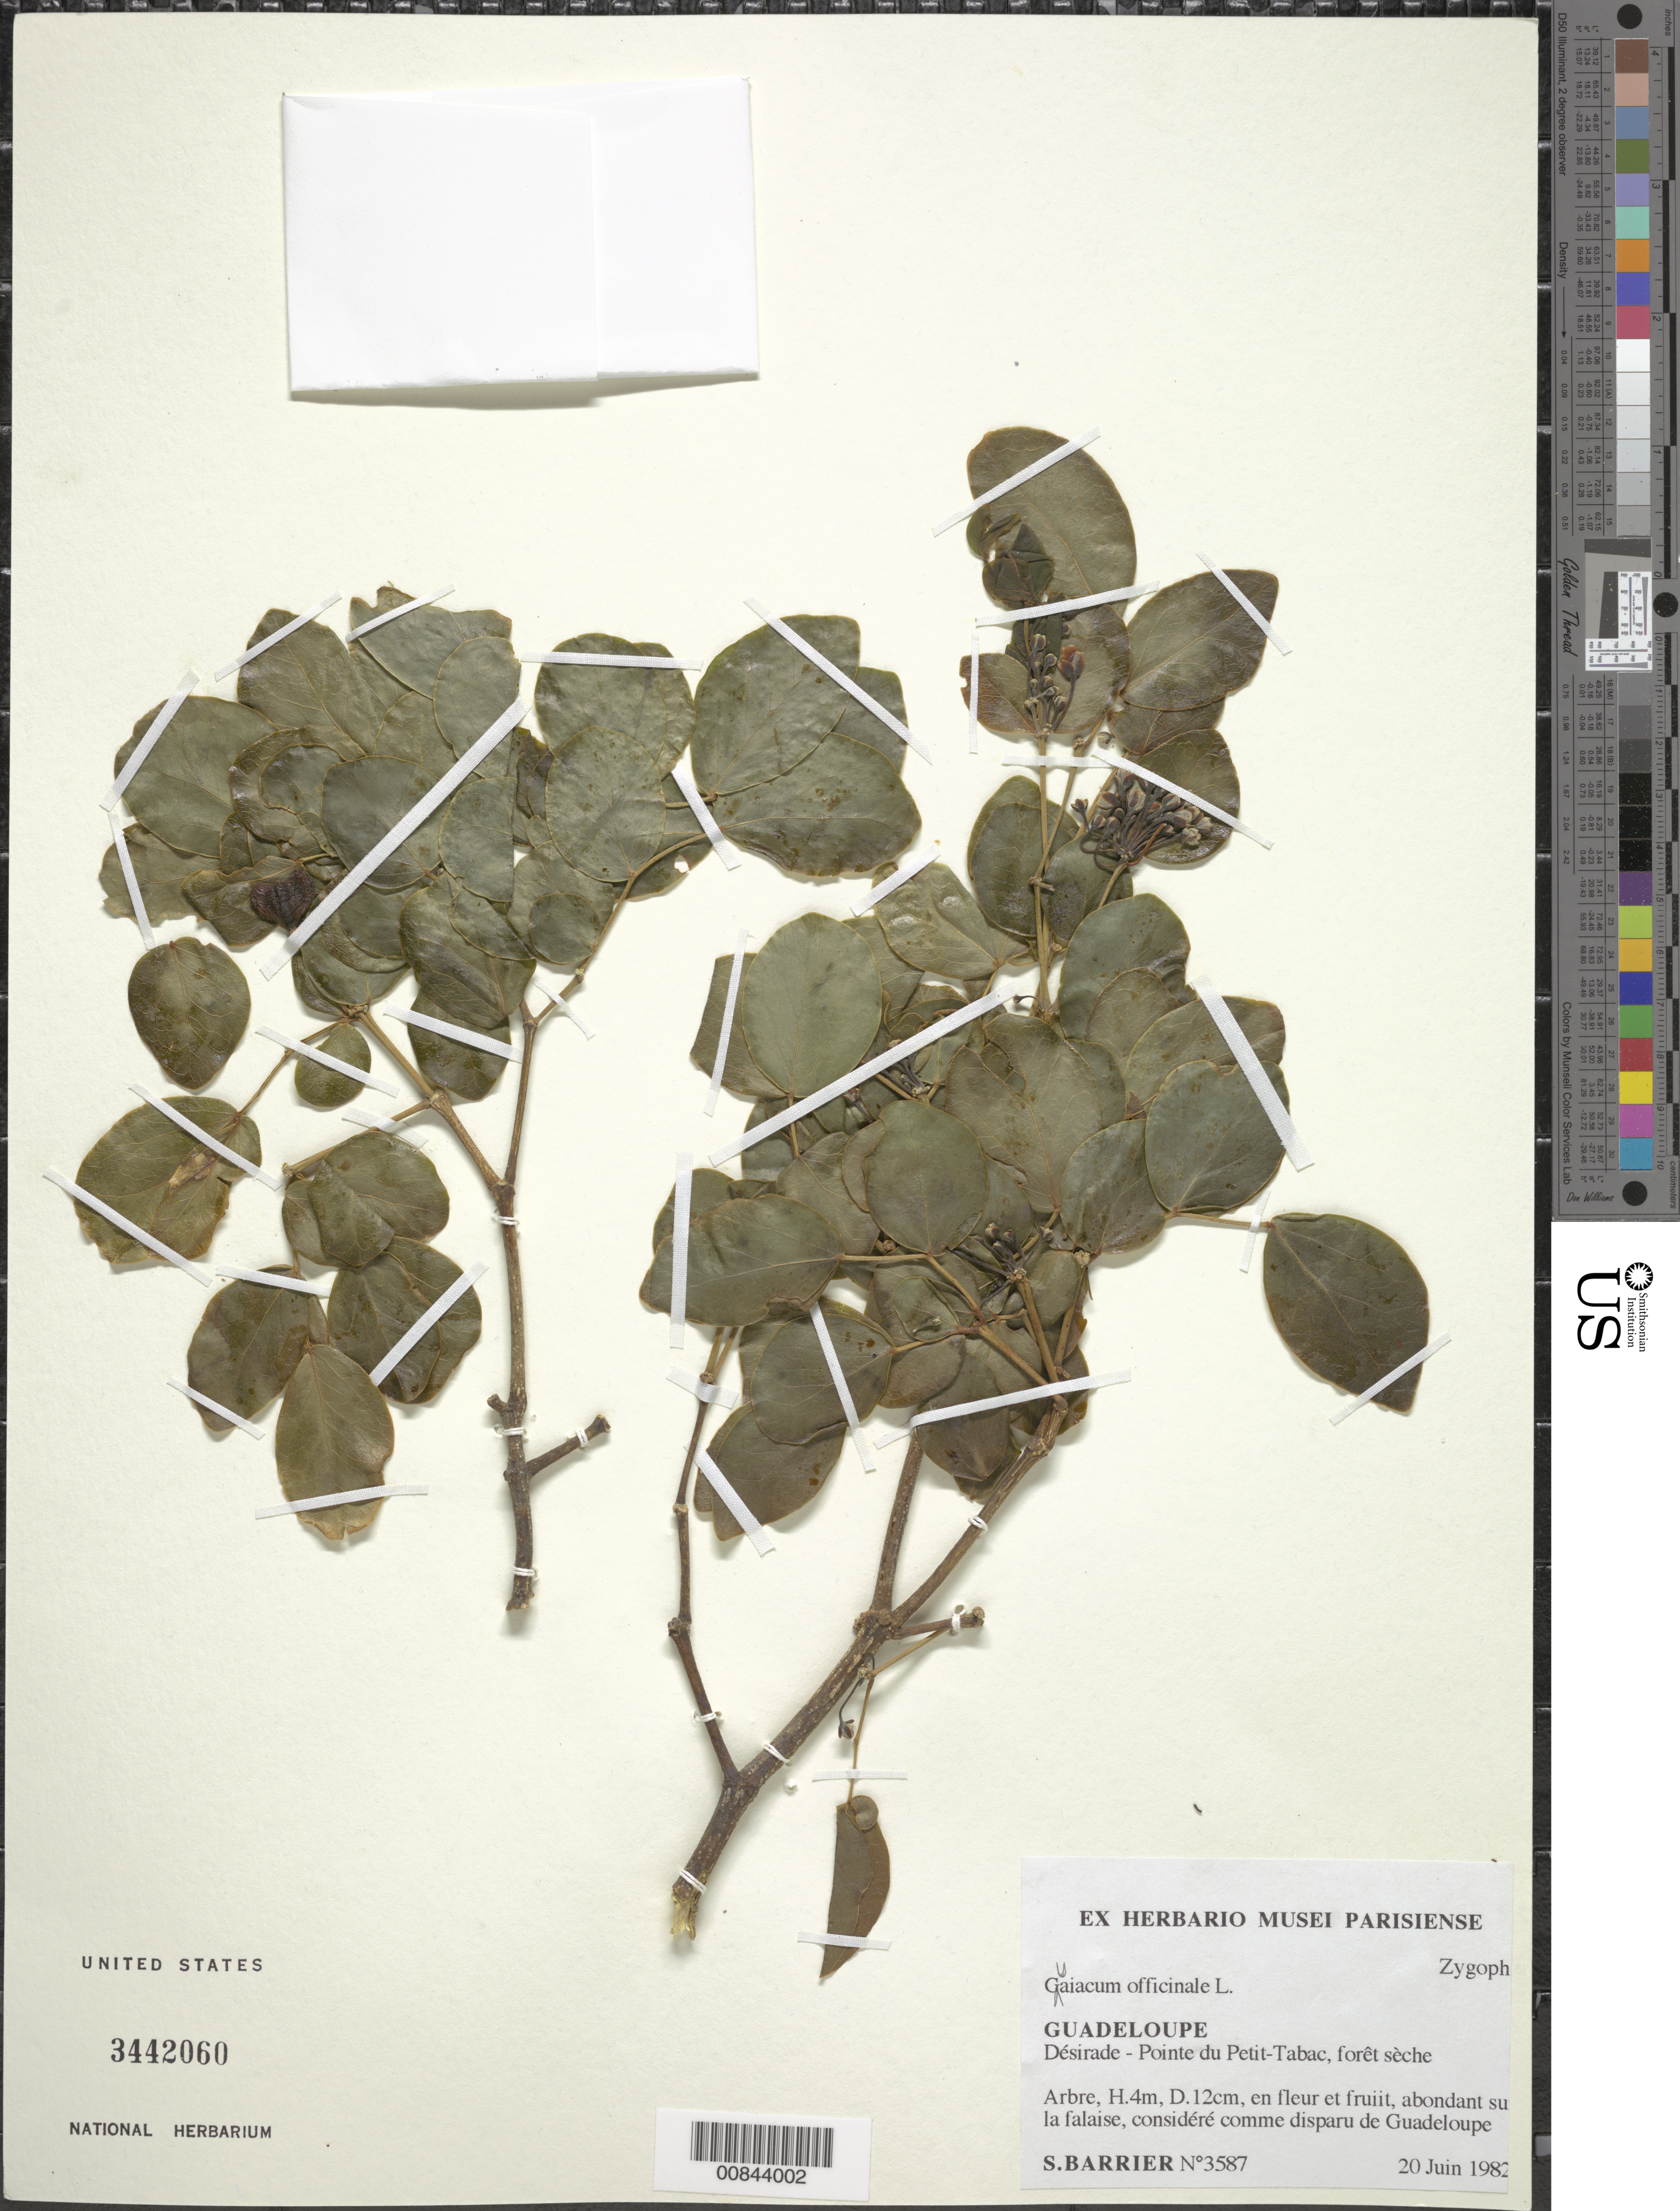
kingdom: Plantae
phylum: Tracheophyta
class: Magnoliopsida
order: Zygophyllales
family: Zygophyllaceae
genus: Guaiacum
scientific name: Guaiacum officinale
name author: L.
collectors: S. Barrier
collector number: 3587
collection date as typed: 20 Jun 1982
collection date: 1982-06-20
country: Guadeloupe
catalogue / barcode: US 3442060